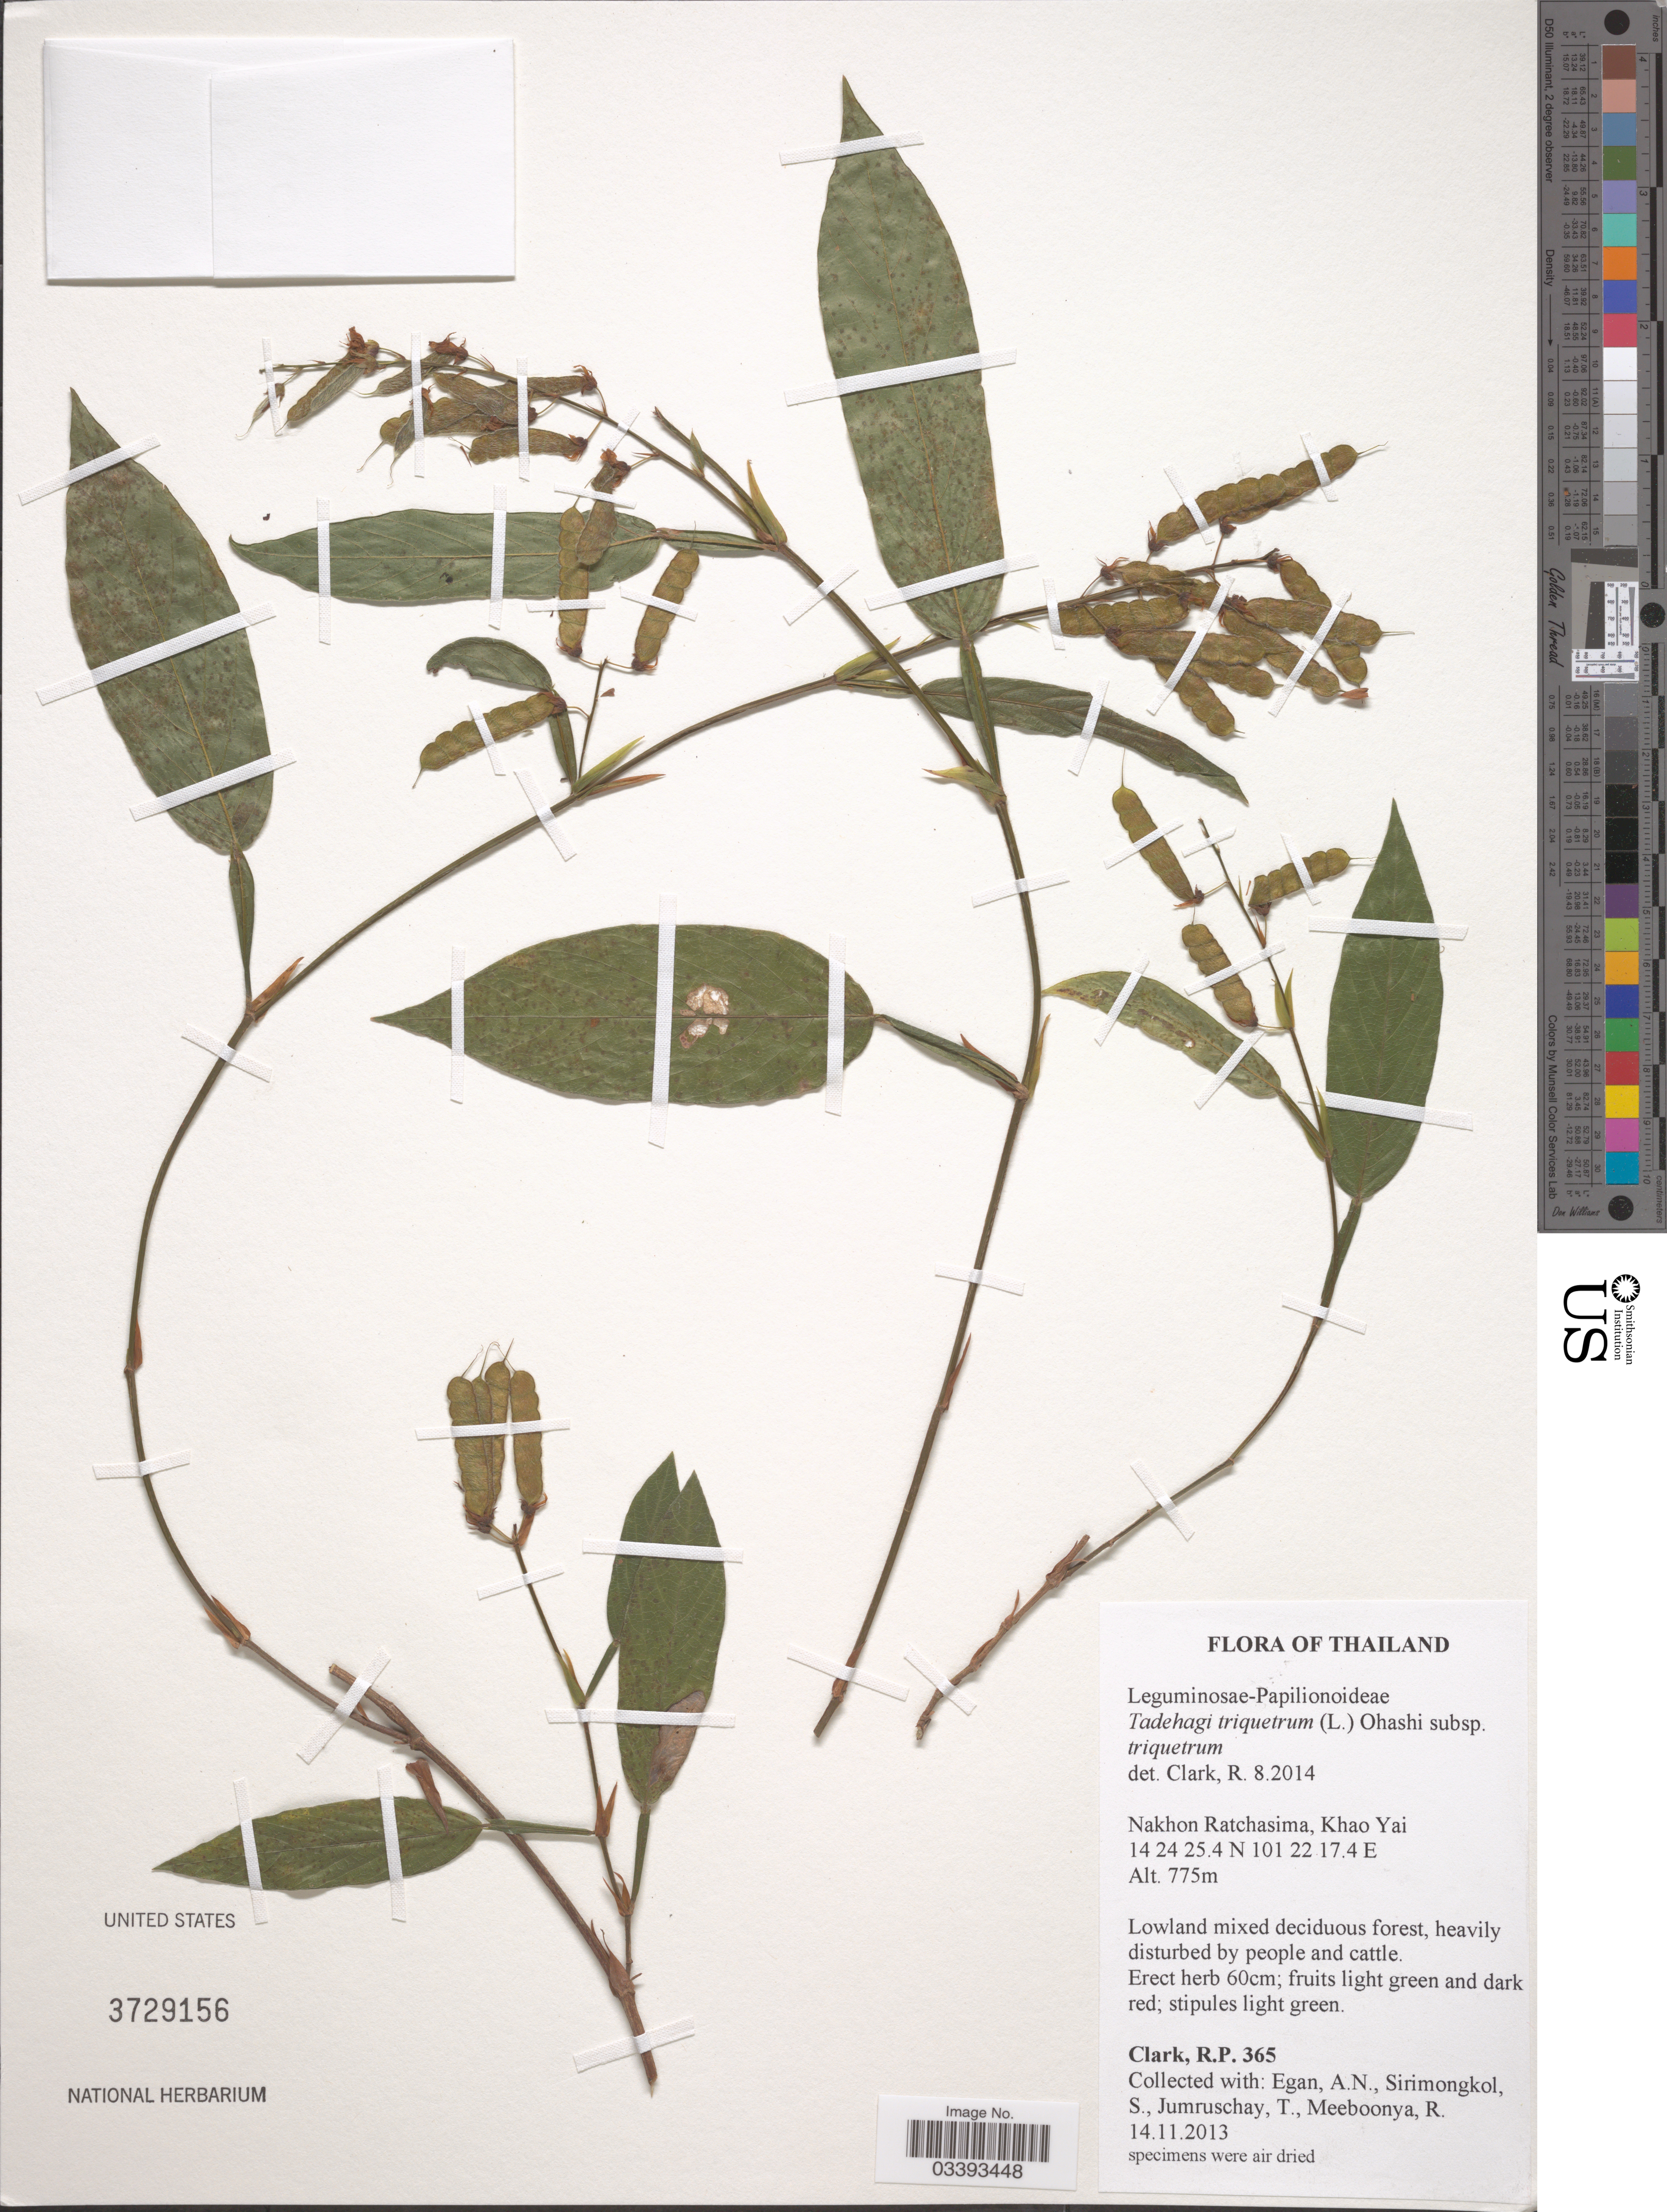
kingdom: Plantae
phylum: Tracheophyta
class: Magnoliopsida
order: Fabales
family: Fabaceae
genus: Tadehagi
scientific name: Tadehagi triquetrum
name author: (L.) H. Ohashi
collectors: R. P. Clark, A. N. Egan, S. Sirimongkol, T. Jumruschay & R. Meeboonya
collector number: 365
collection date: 2013-11-14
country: Thailand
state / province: Nakhon Ratchasima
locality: Khao Yai.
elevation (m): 775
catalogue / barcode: US 3729156